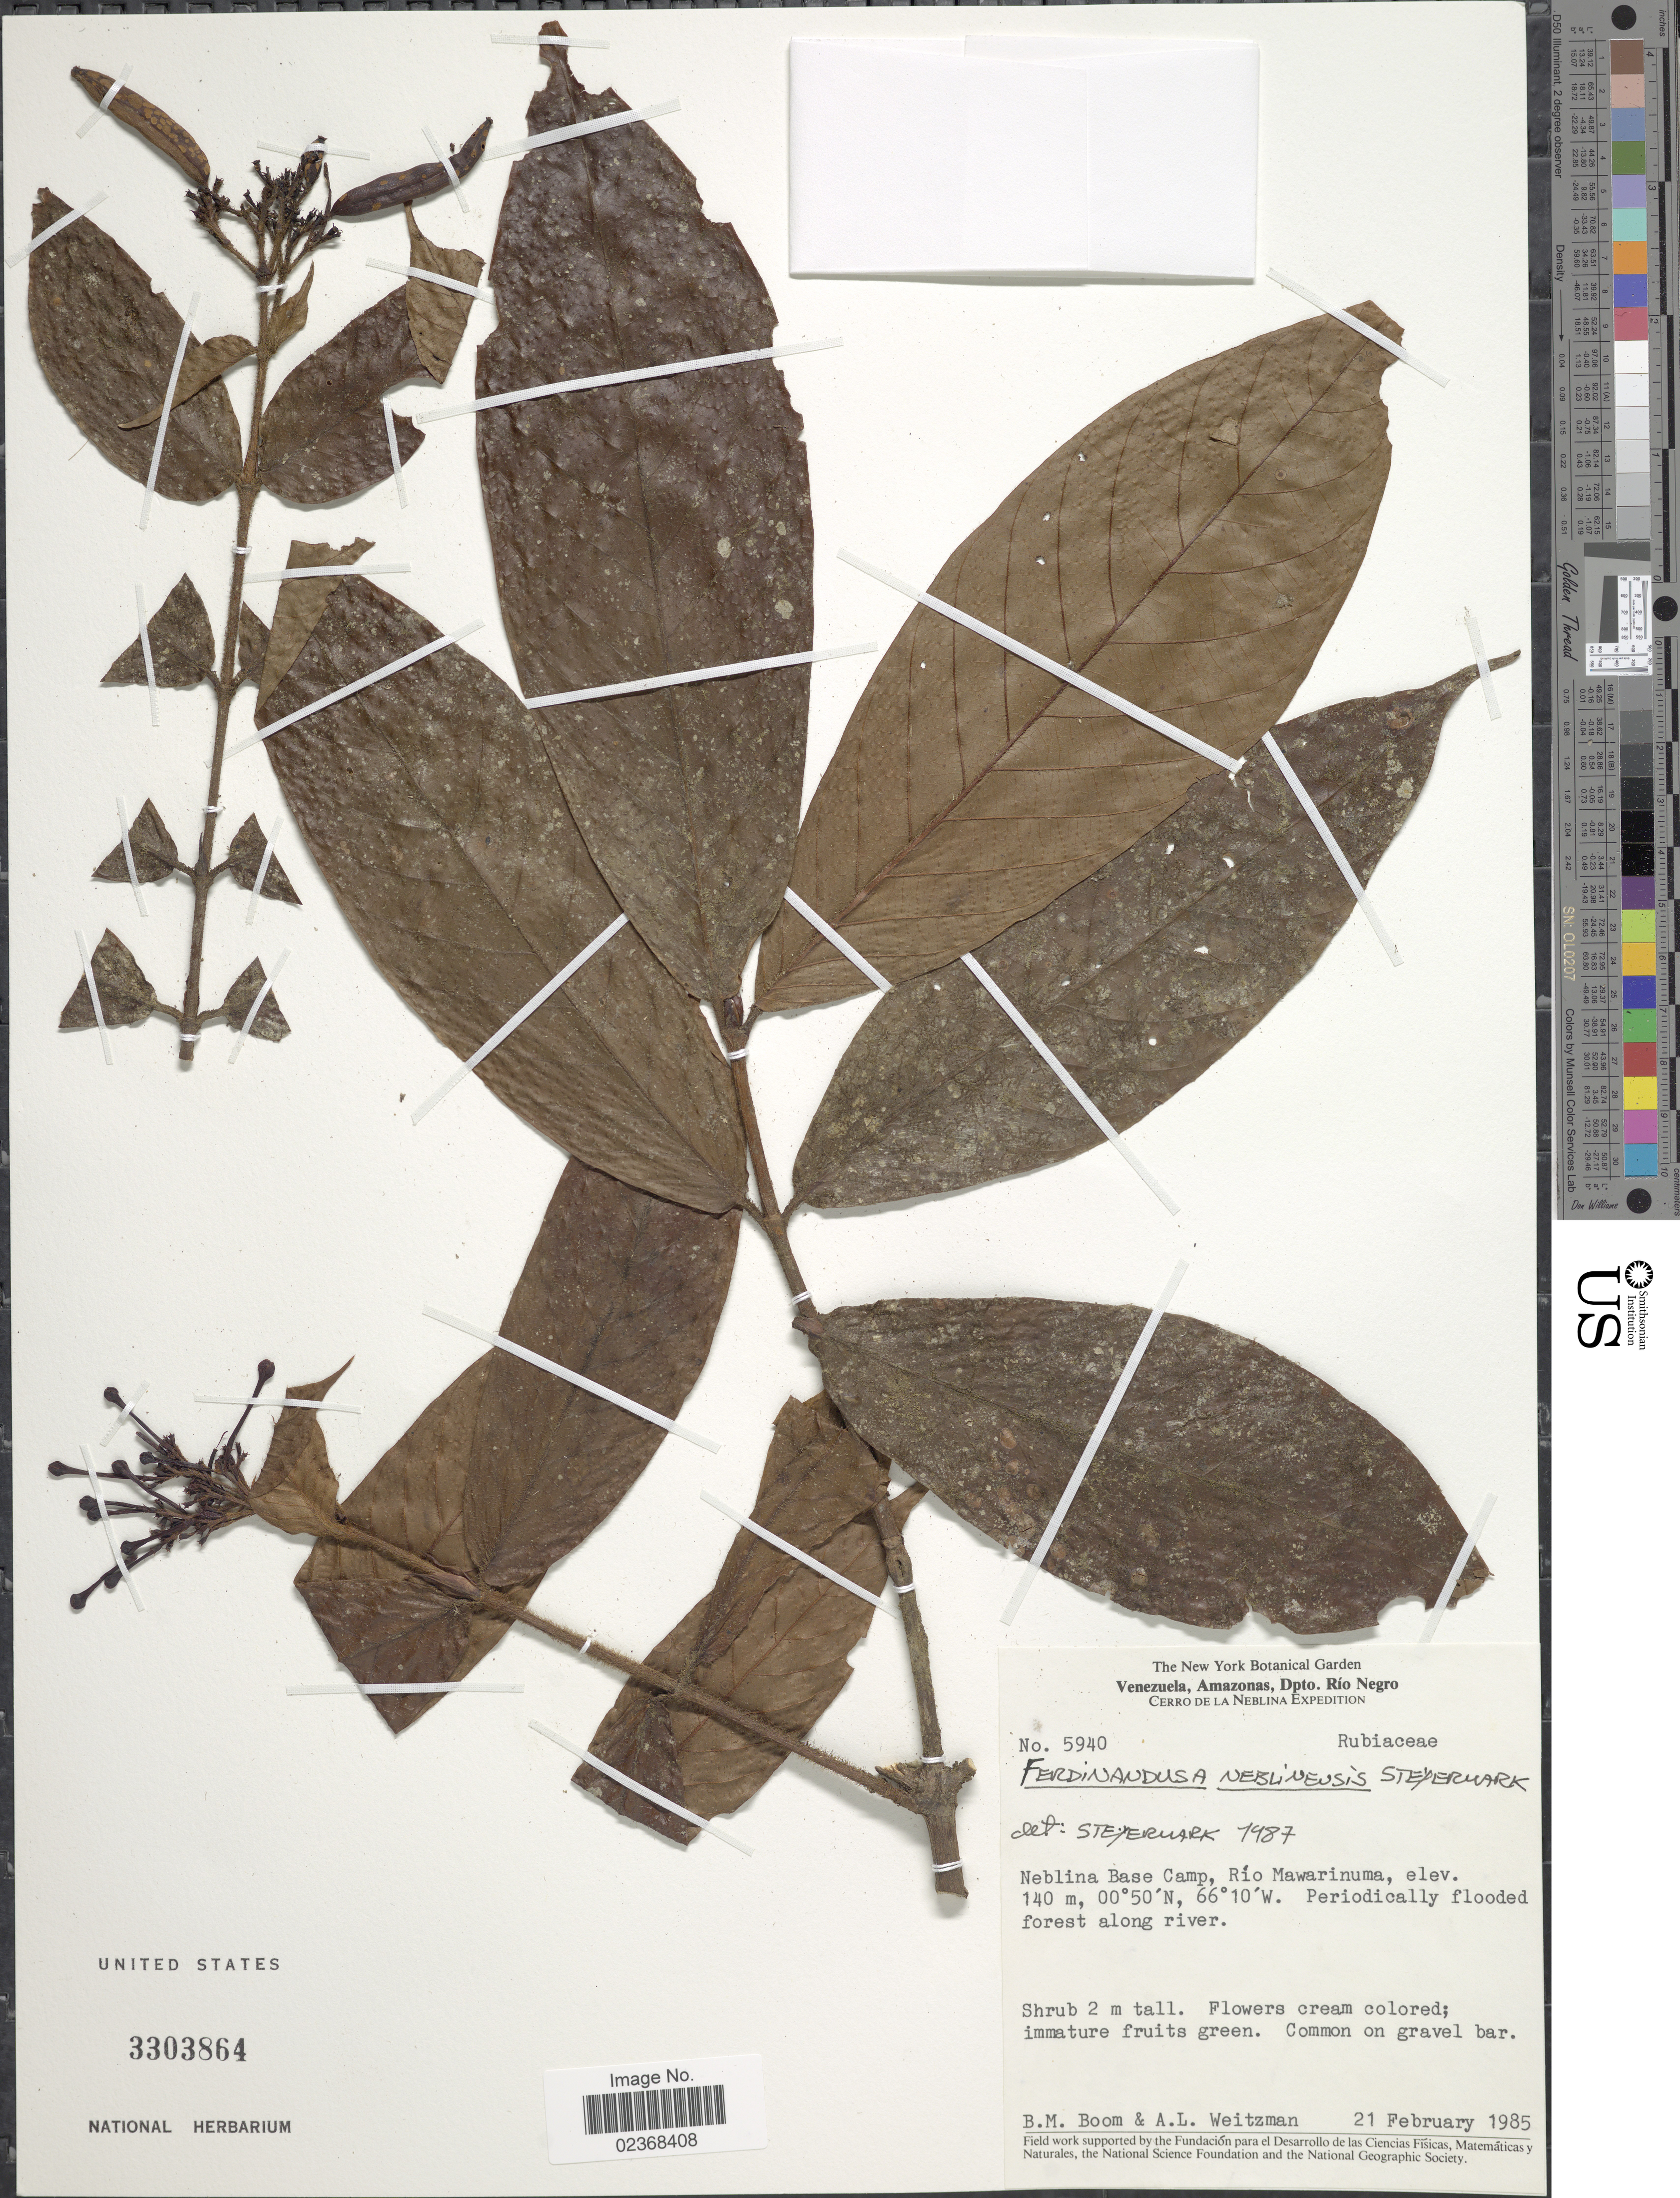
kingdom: Plantae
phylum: Tracheophyta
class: Magnoliopsida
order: Gentianales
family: Rubiaceae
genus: Ferdinandusa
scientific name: Ferdinandusa neblinensis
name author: Steyerm.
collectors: B. M. Boom & A. L. Weitzman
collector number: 5940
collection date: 1985-02-21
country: Venezuela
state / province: Amazonas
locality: Dpto. Rio Negro, Cerro de La Neblina, Neblina Base Camp, Rio Mawarinuma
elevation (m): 140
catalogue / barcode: US 3303864